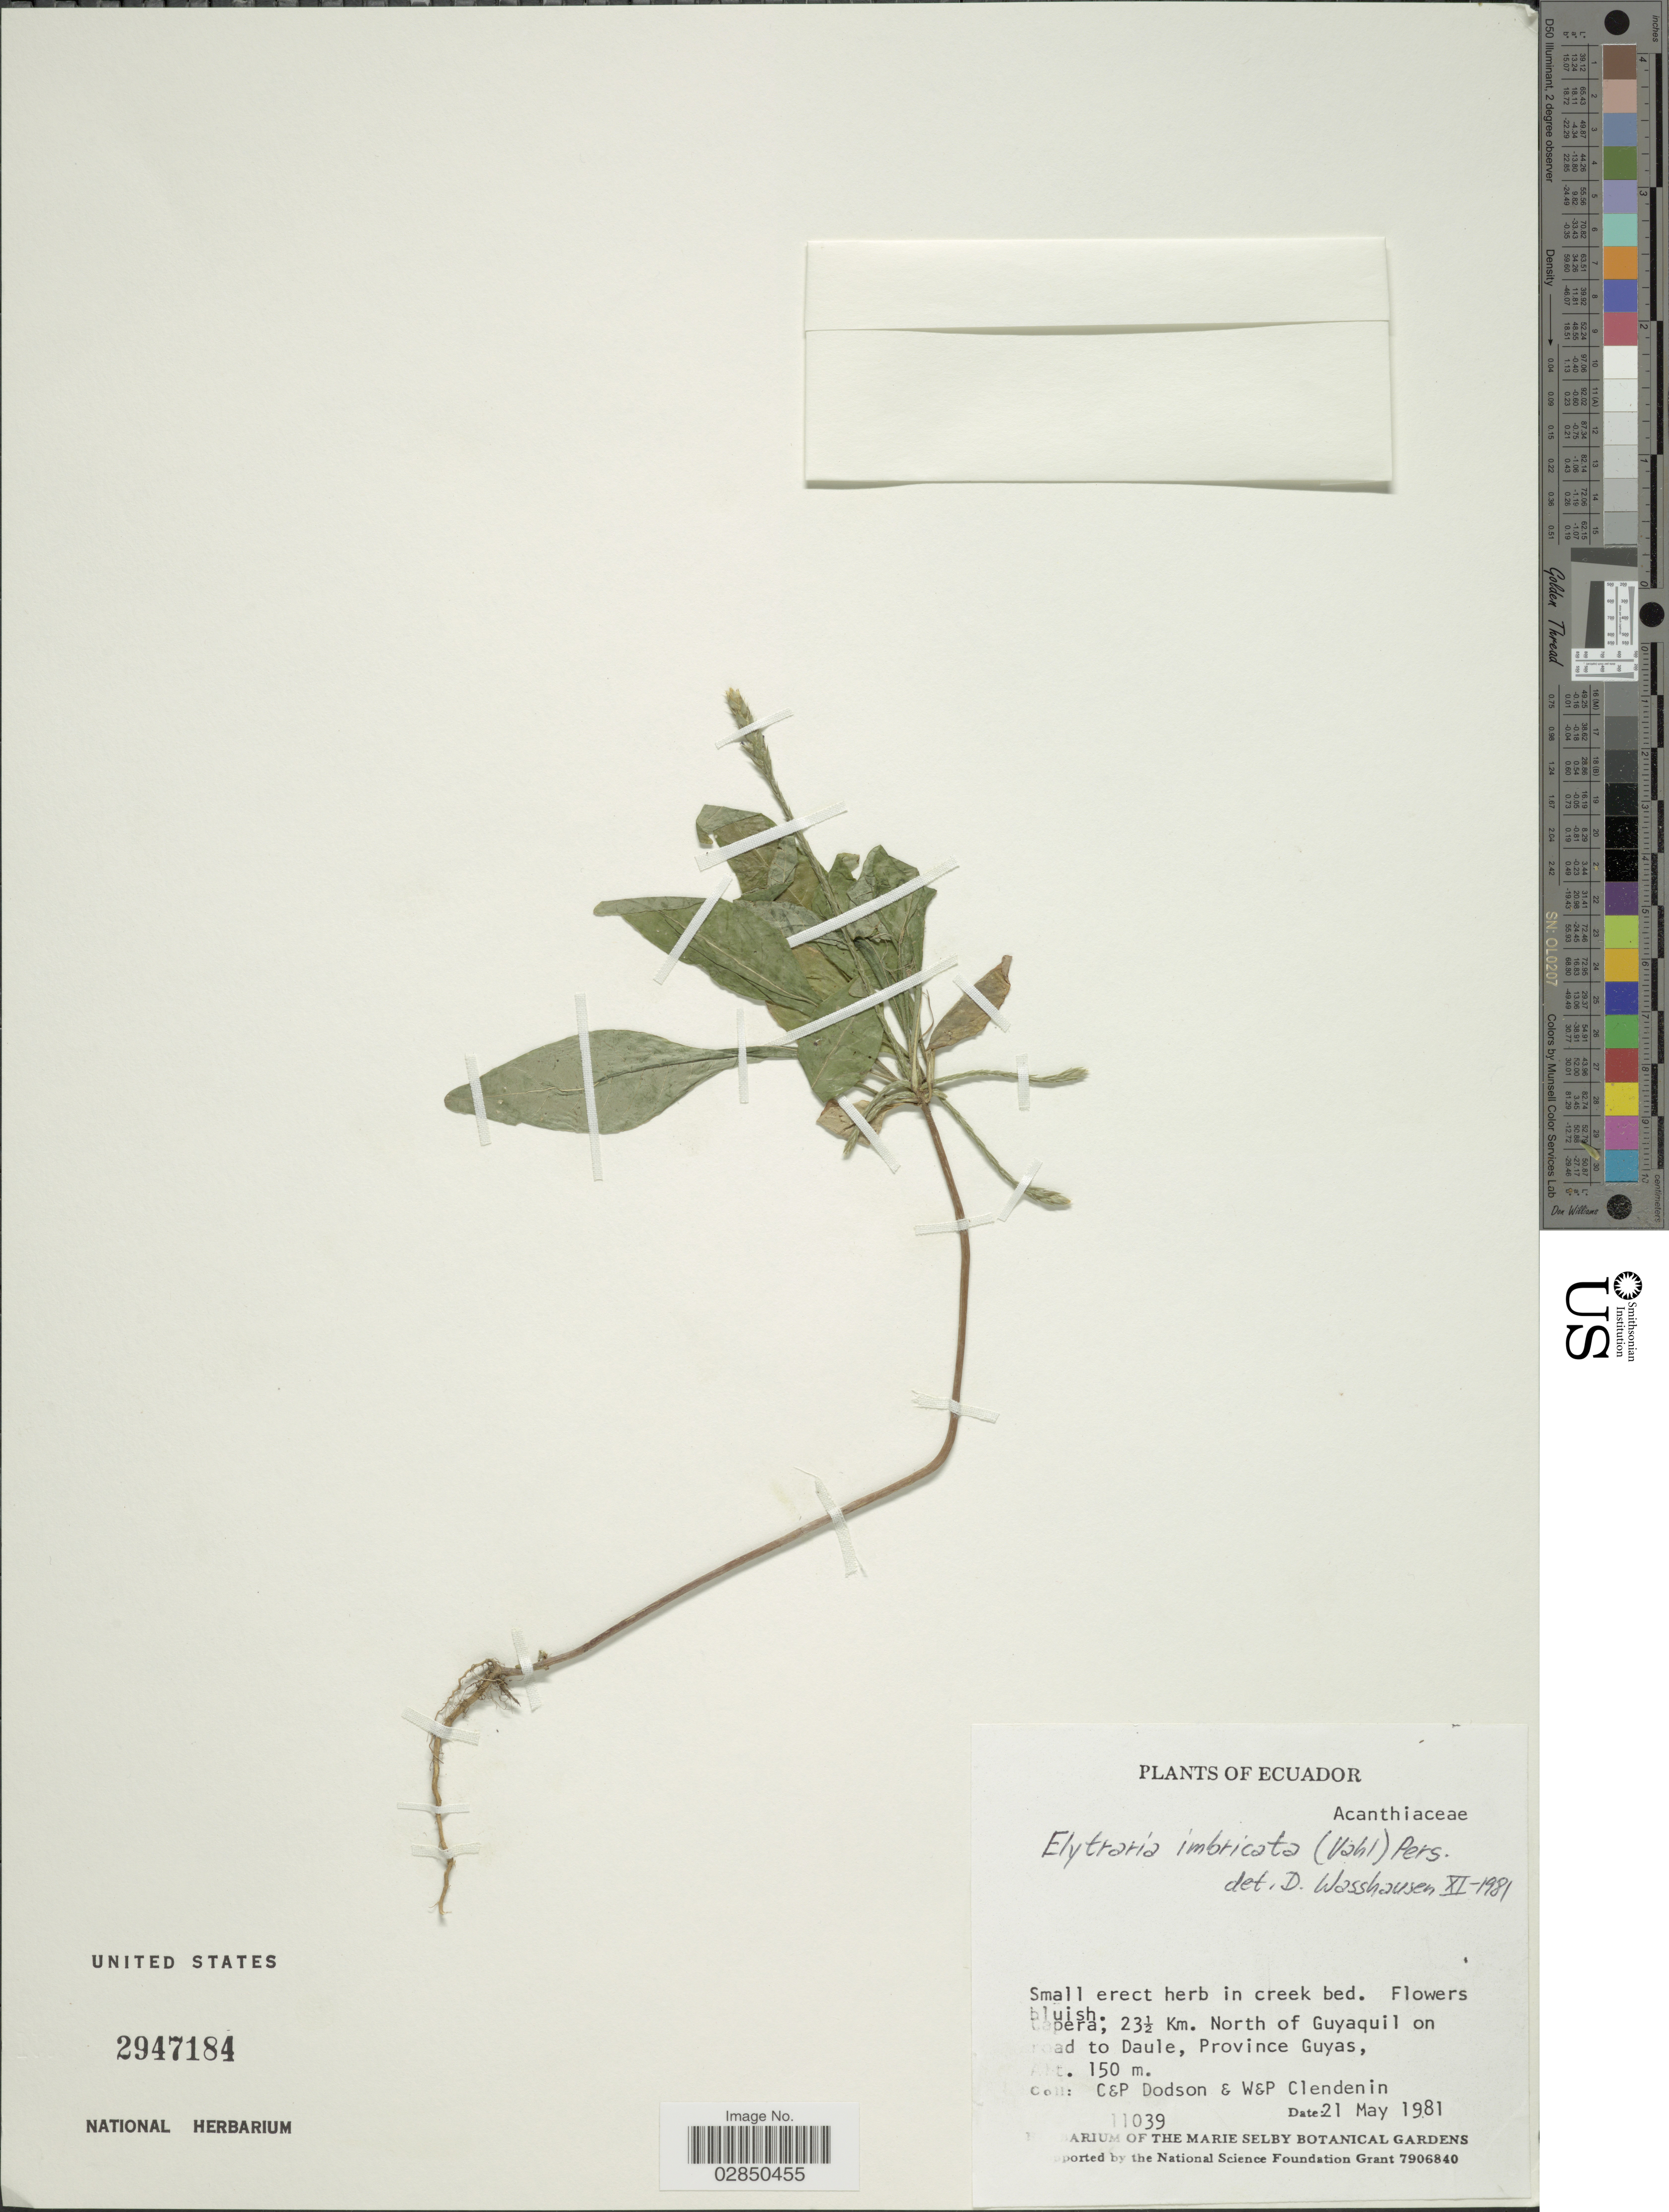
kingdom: Plantae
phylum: Tracheophyta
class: Magnoliopsida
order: Lamiales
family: Acanthaceae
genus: Elytraria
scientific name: Elytraria imbricata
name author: (Vahl) Pers.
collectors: C. Dodson, P. Dodson, W. Clendenin & P. Clendenin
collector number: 11039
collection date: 1981-05-21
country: Ecuador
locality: Capera; 23½ Km. North of Guayaquil on road to Daule, Province Guyas.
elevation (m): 150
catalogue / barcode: US 2947184